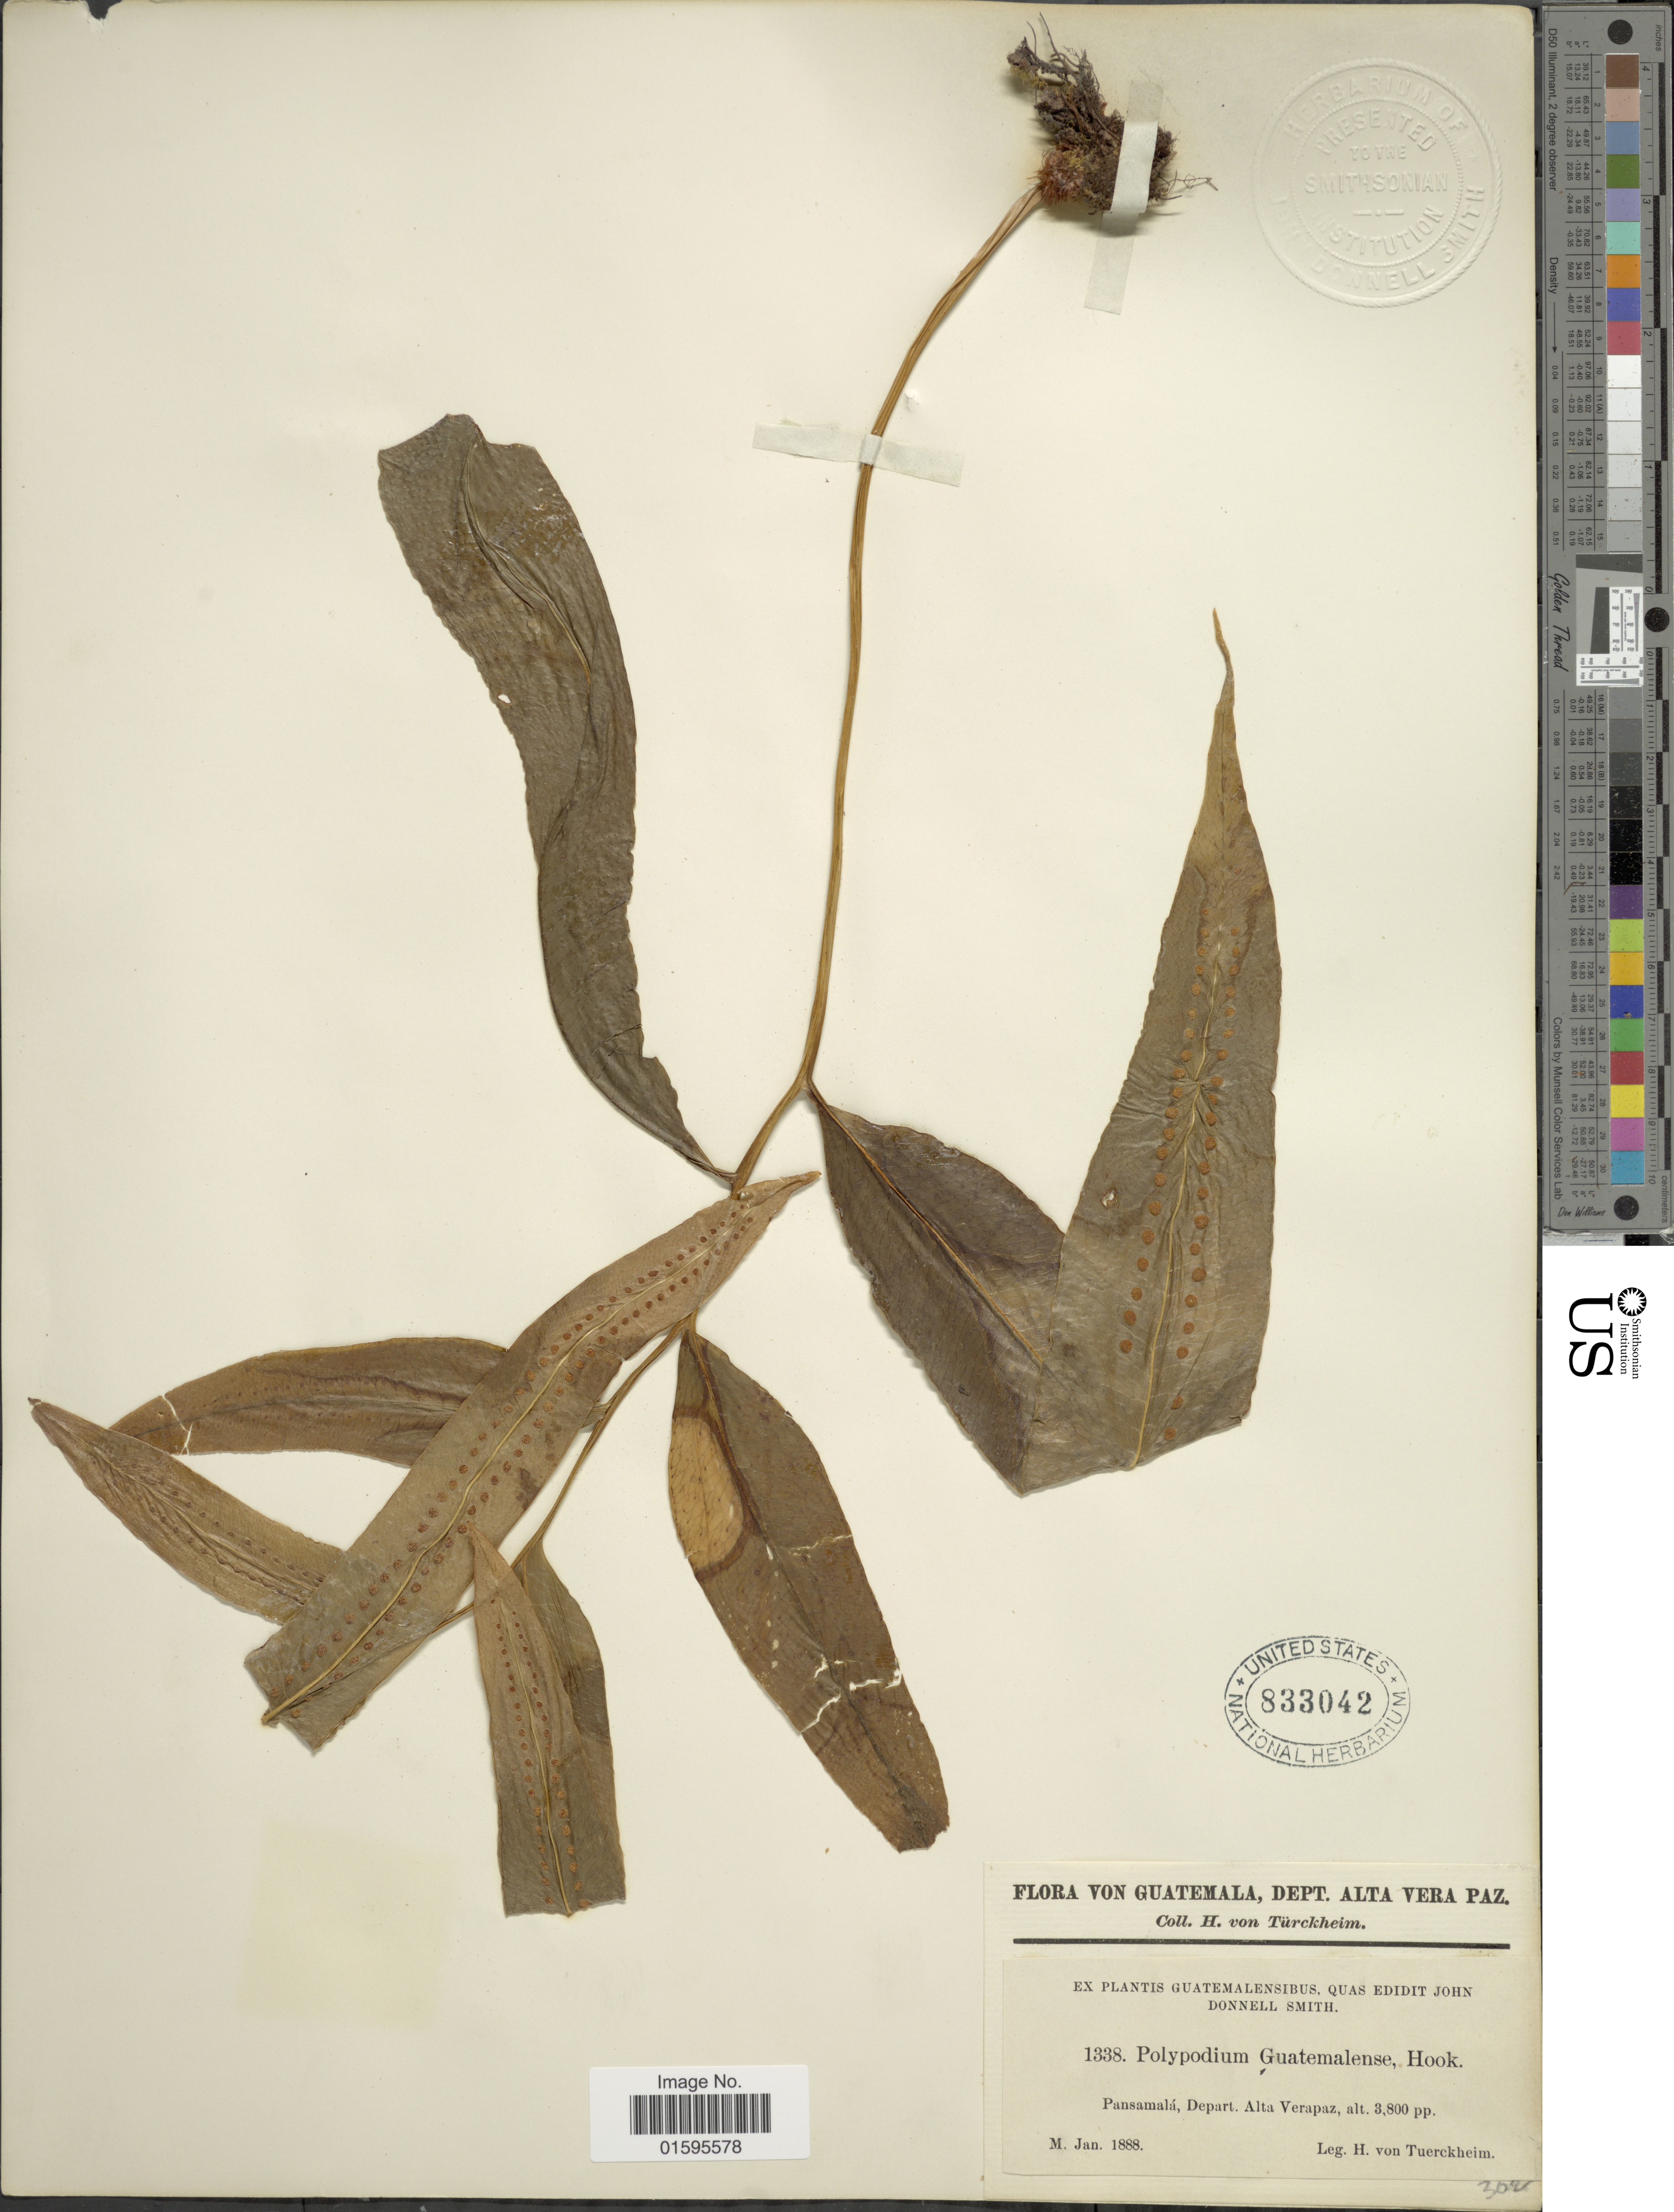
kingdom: Plantae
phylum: Tracheophyta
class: Polypodiopsida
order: Polypodiales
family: Polypodiaceae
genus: Polypodium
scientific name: Polypodium pleurosorum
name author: Kunze ex Mett.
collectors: H. von Türckheim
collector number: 1338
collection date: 1888-01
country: Guatemala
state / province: Alta Verapaz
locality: Pansamala, Depart. Alta Verapaz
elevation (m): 1158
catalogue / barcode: US 833042